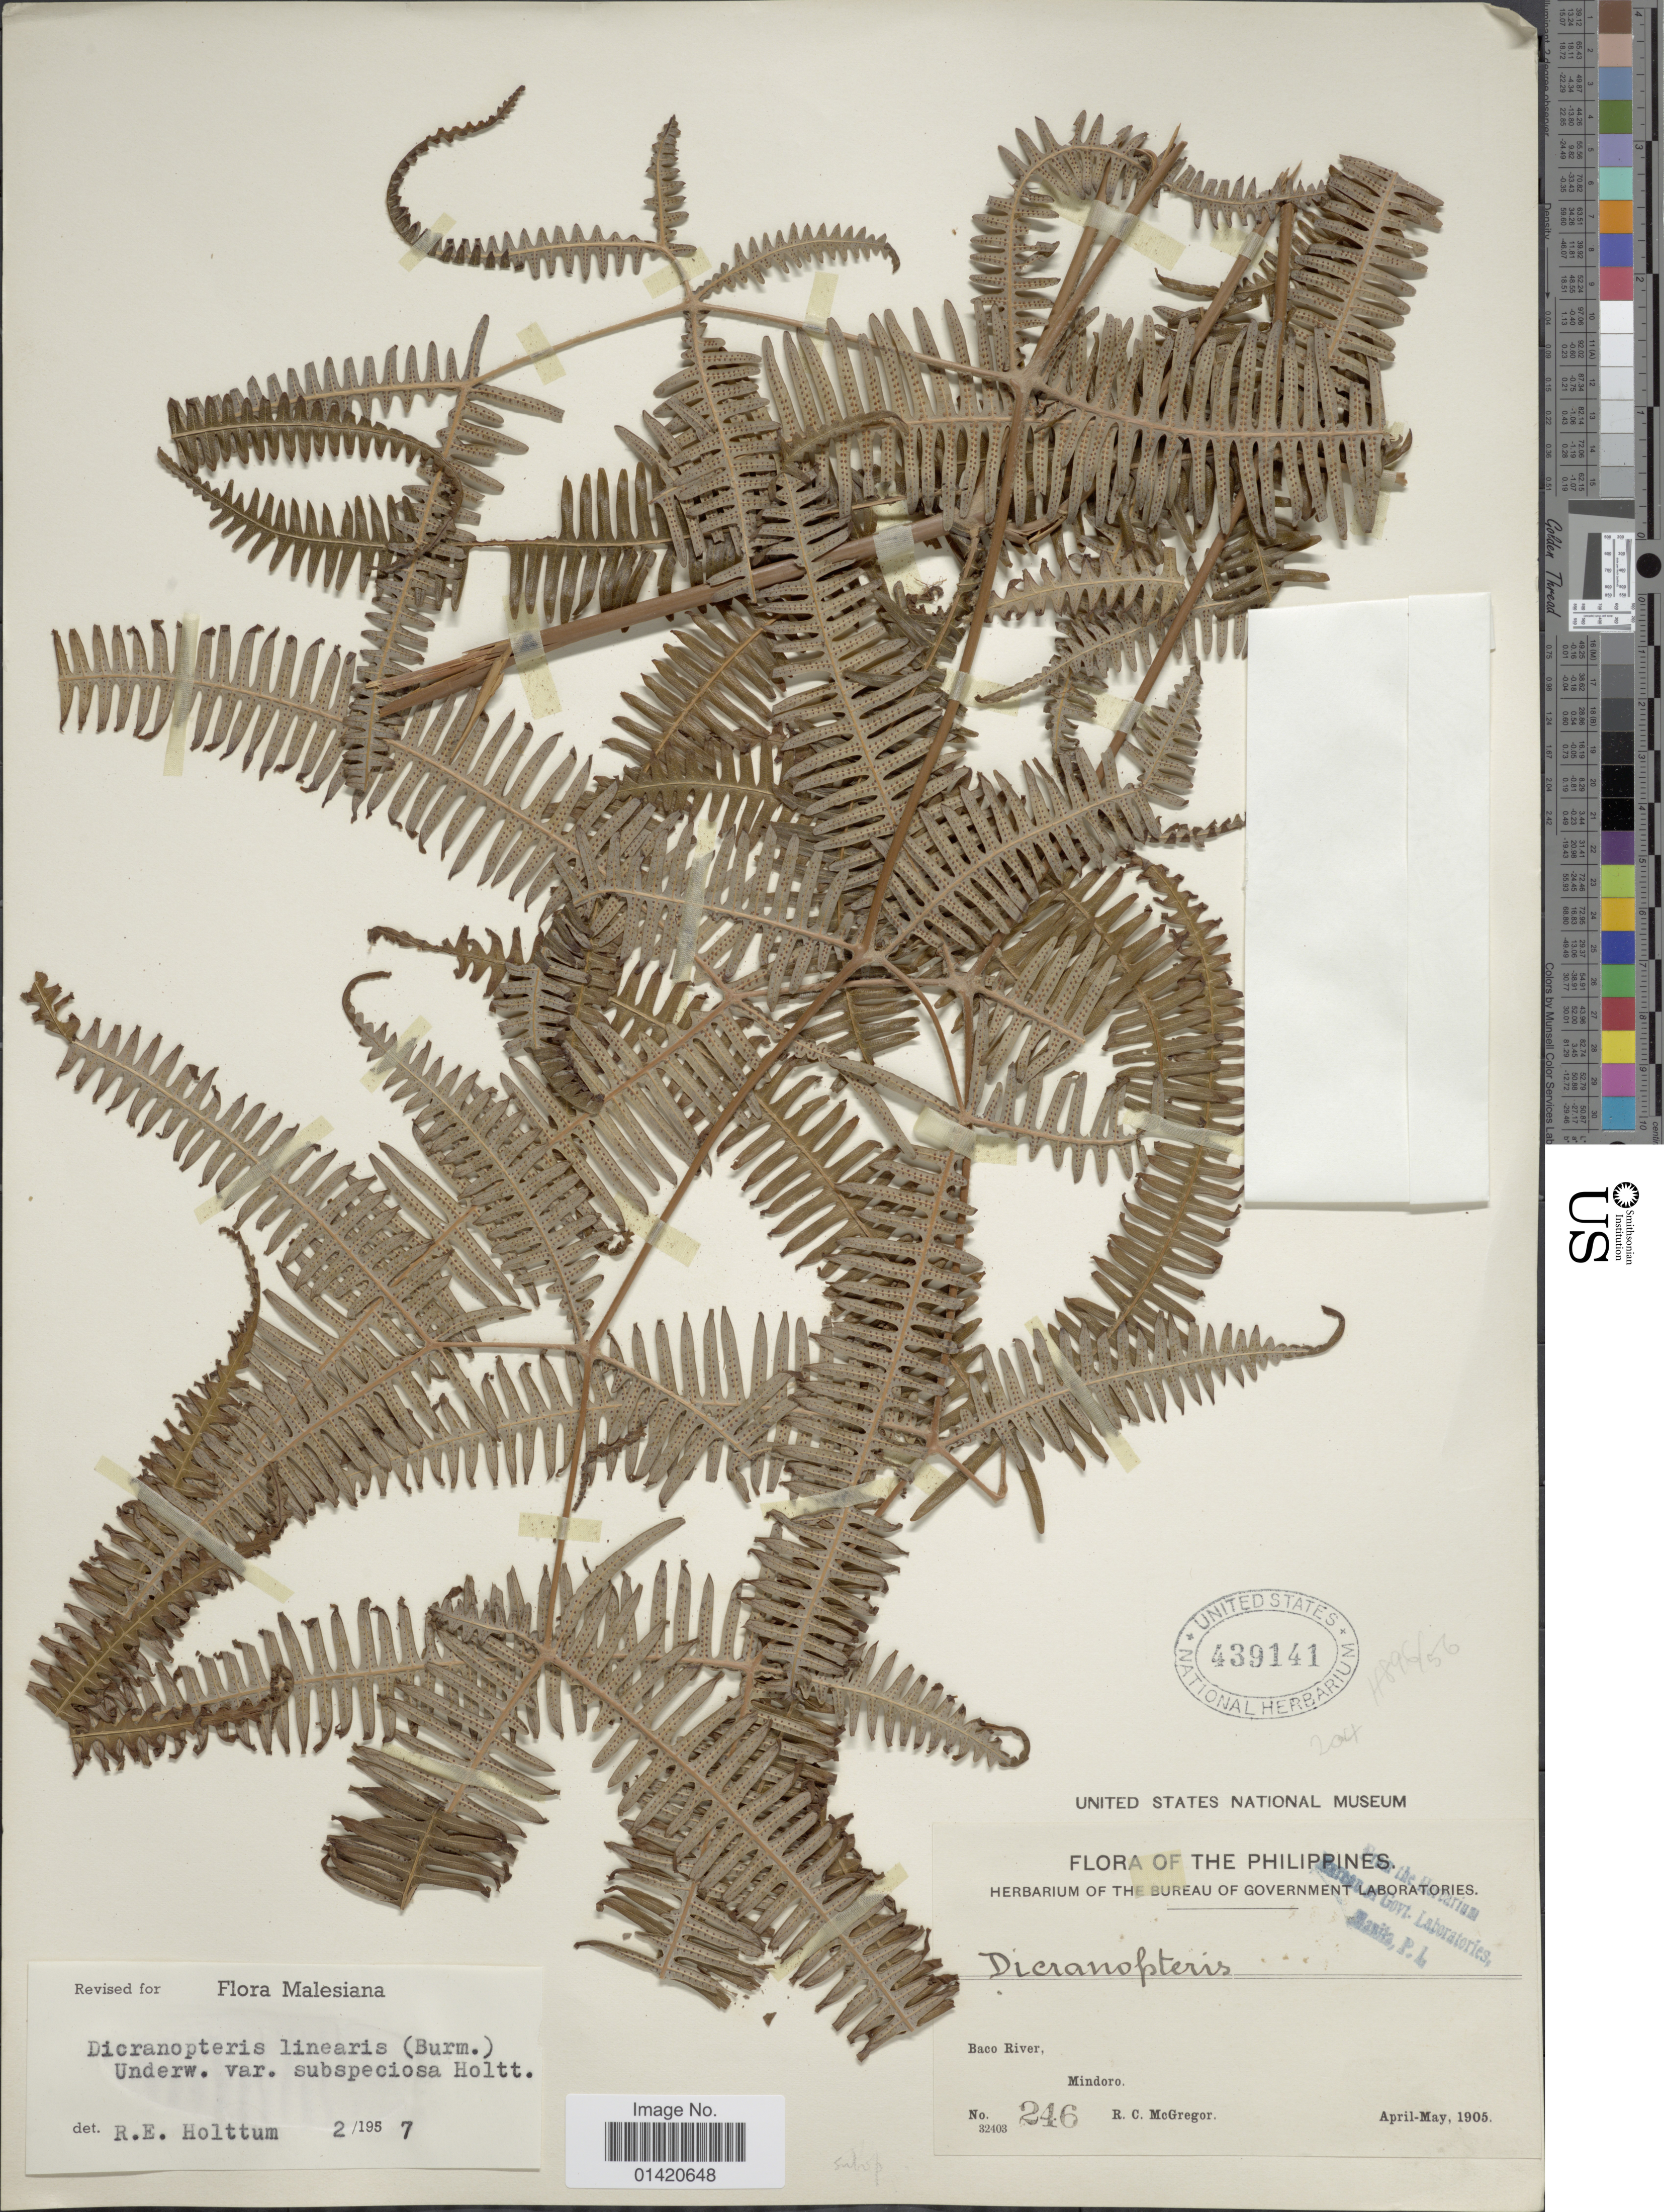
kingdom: Plantae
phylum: Tracheophyta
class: Polypodiopsida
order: Gleicheniales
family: Gleicheniaceae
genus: Dicranopteris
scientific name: Dicranopteris linearis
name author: (Burm. f.) Underw.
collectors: R. C. McGregor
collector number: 246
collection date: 1905-04/1905-05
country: Philippines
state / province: Mimaropa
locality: Baco River, Mindoro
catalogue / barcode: US 439141